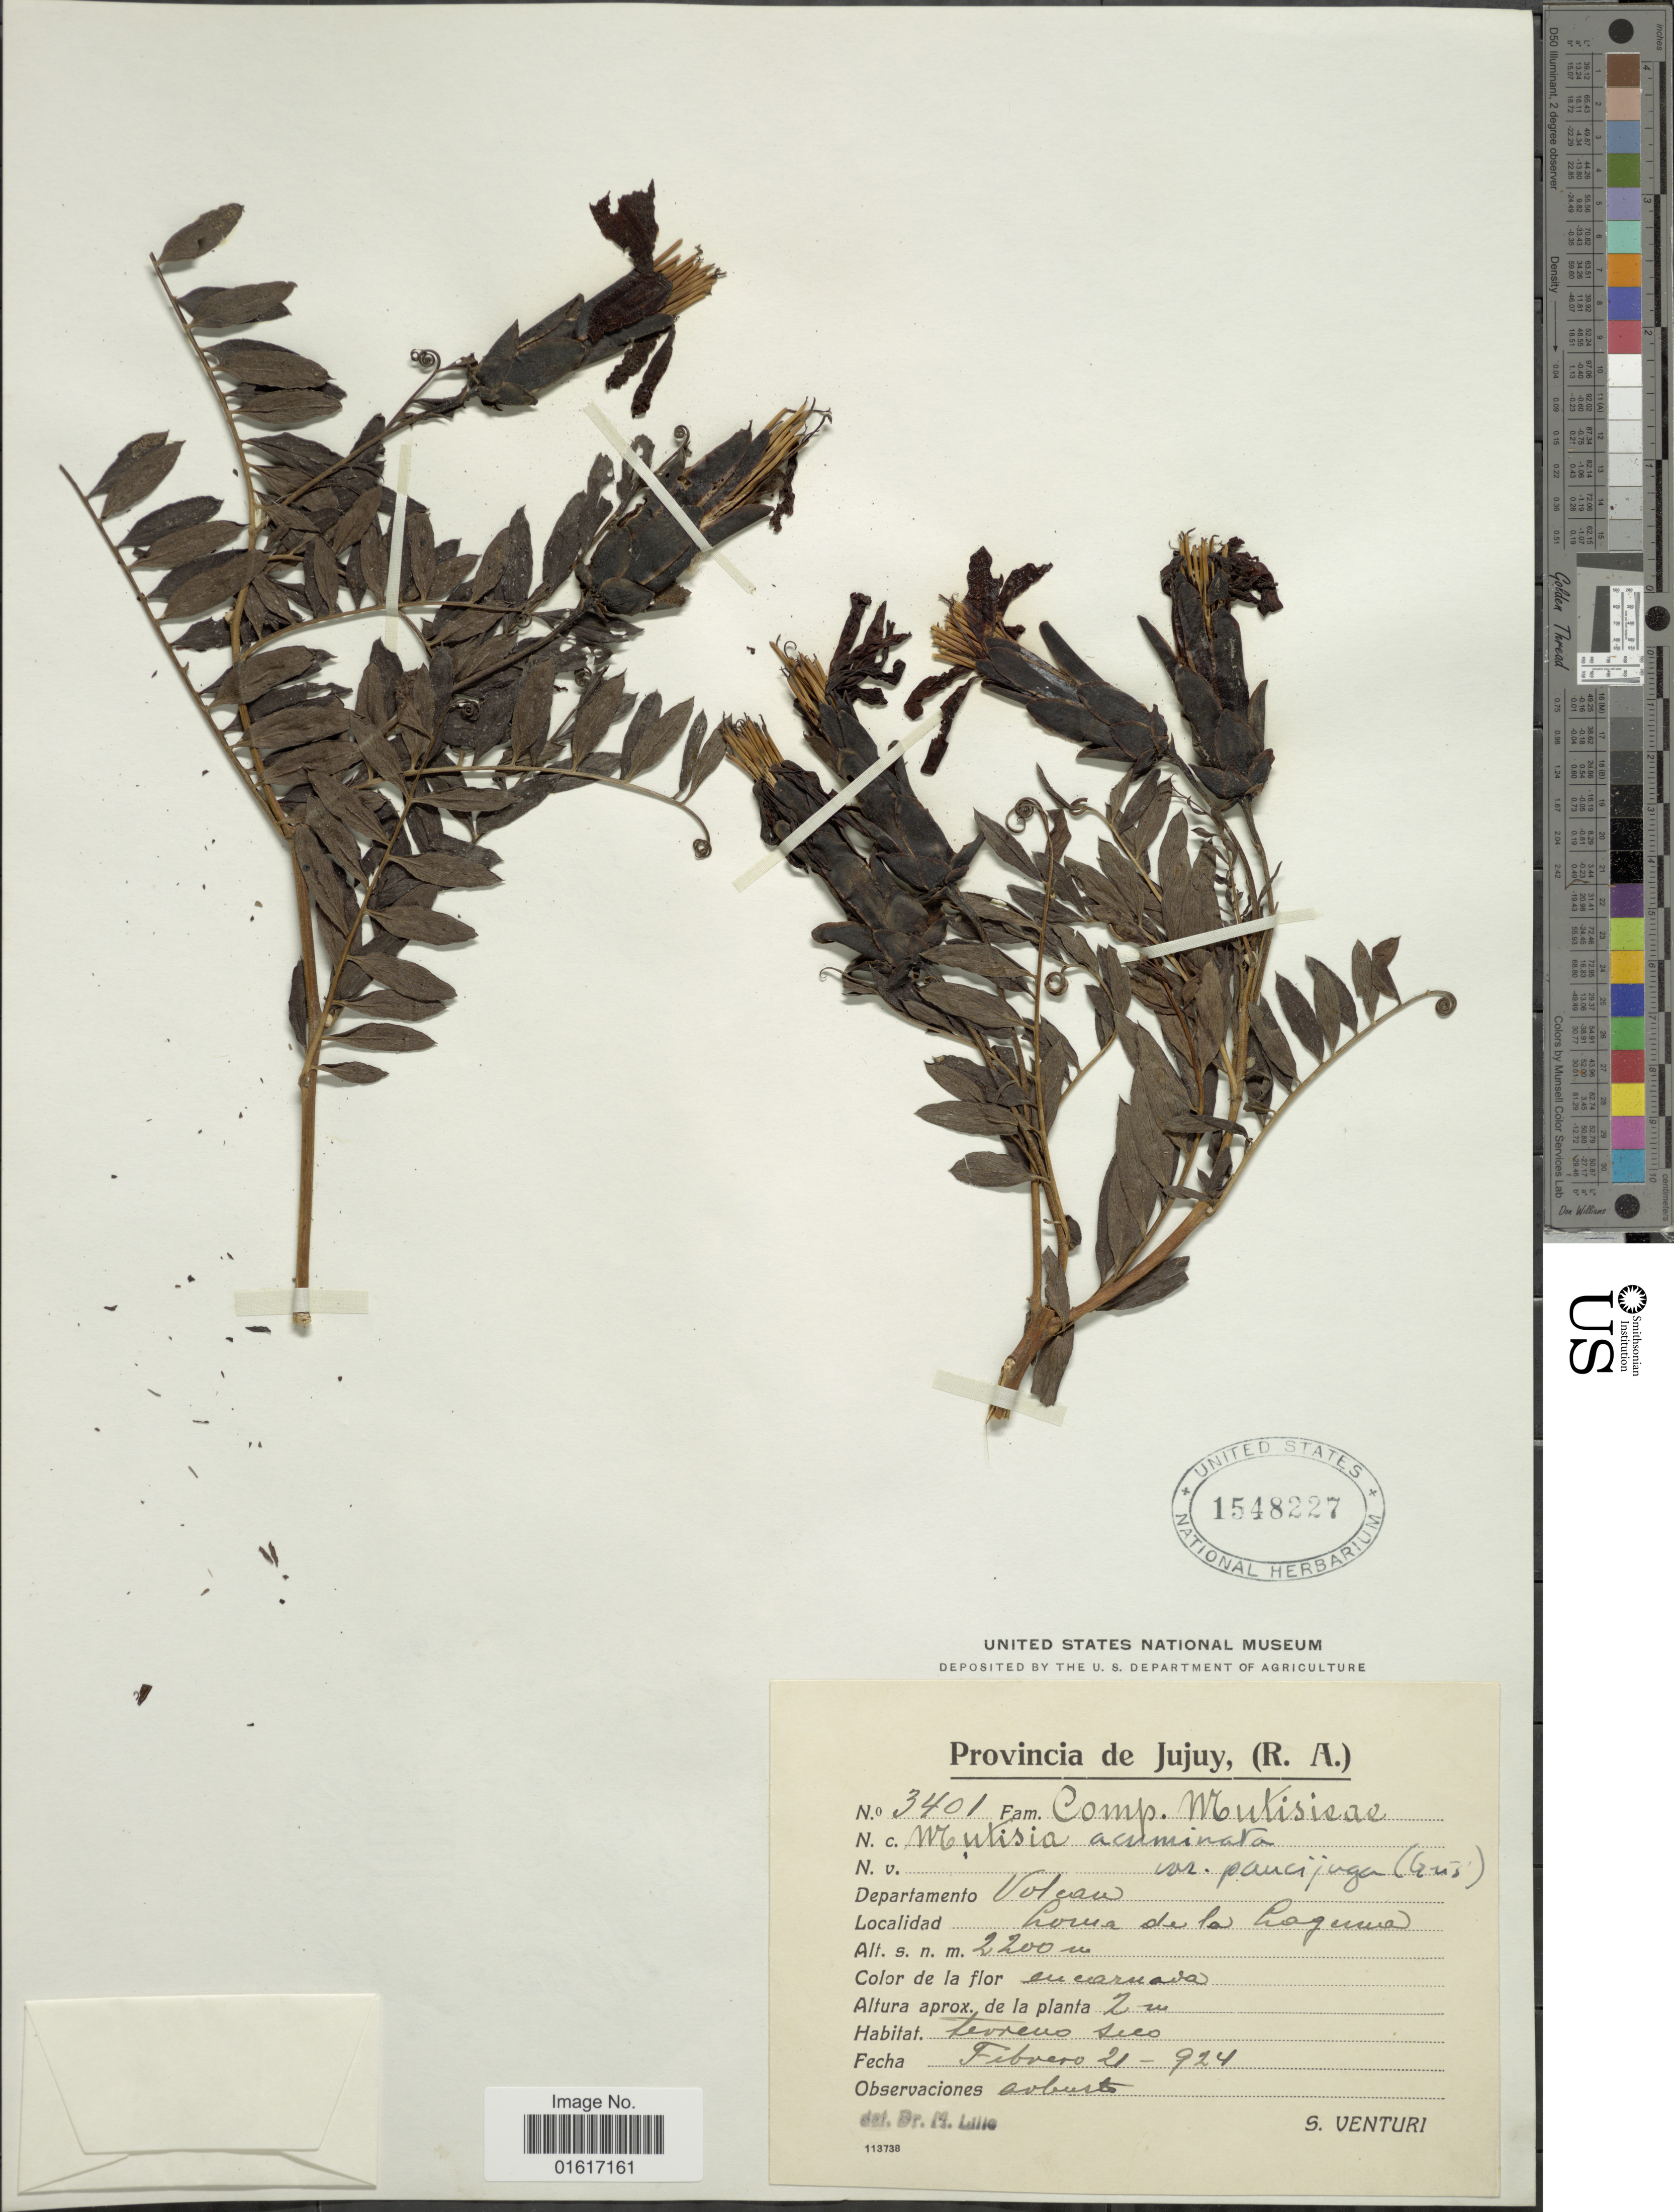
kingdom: Plantae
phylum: Tracheophyta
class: Magnoliopsida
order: Asterales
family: Asteraceae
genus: Mutisia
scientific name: Mutisia acuminata var. paucijuga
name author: (Griseb.) Cabrera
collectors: S. Venturi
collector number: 3401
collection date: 1924-02-21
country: Argentina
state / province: Jujuy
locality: Volcan. Loma de la Laguna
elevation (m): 2200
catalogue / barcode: US 1548227